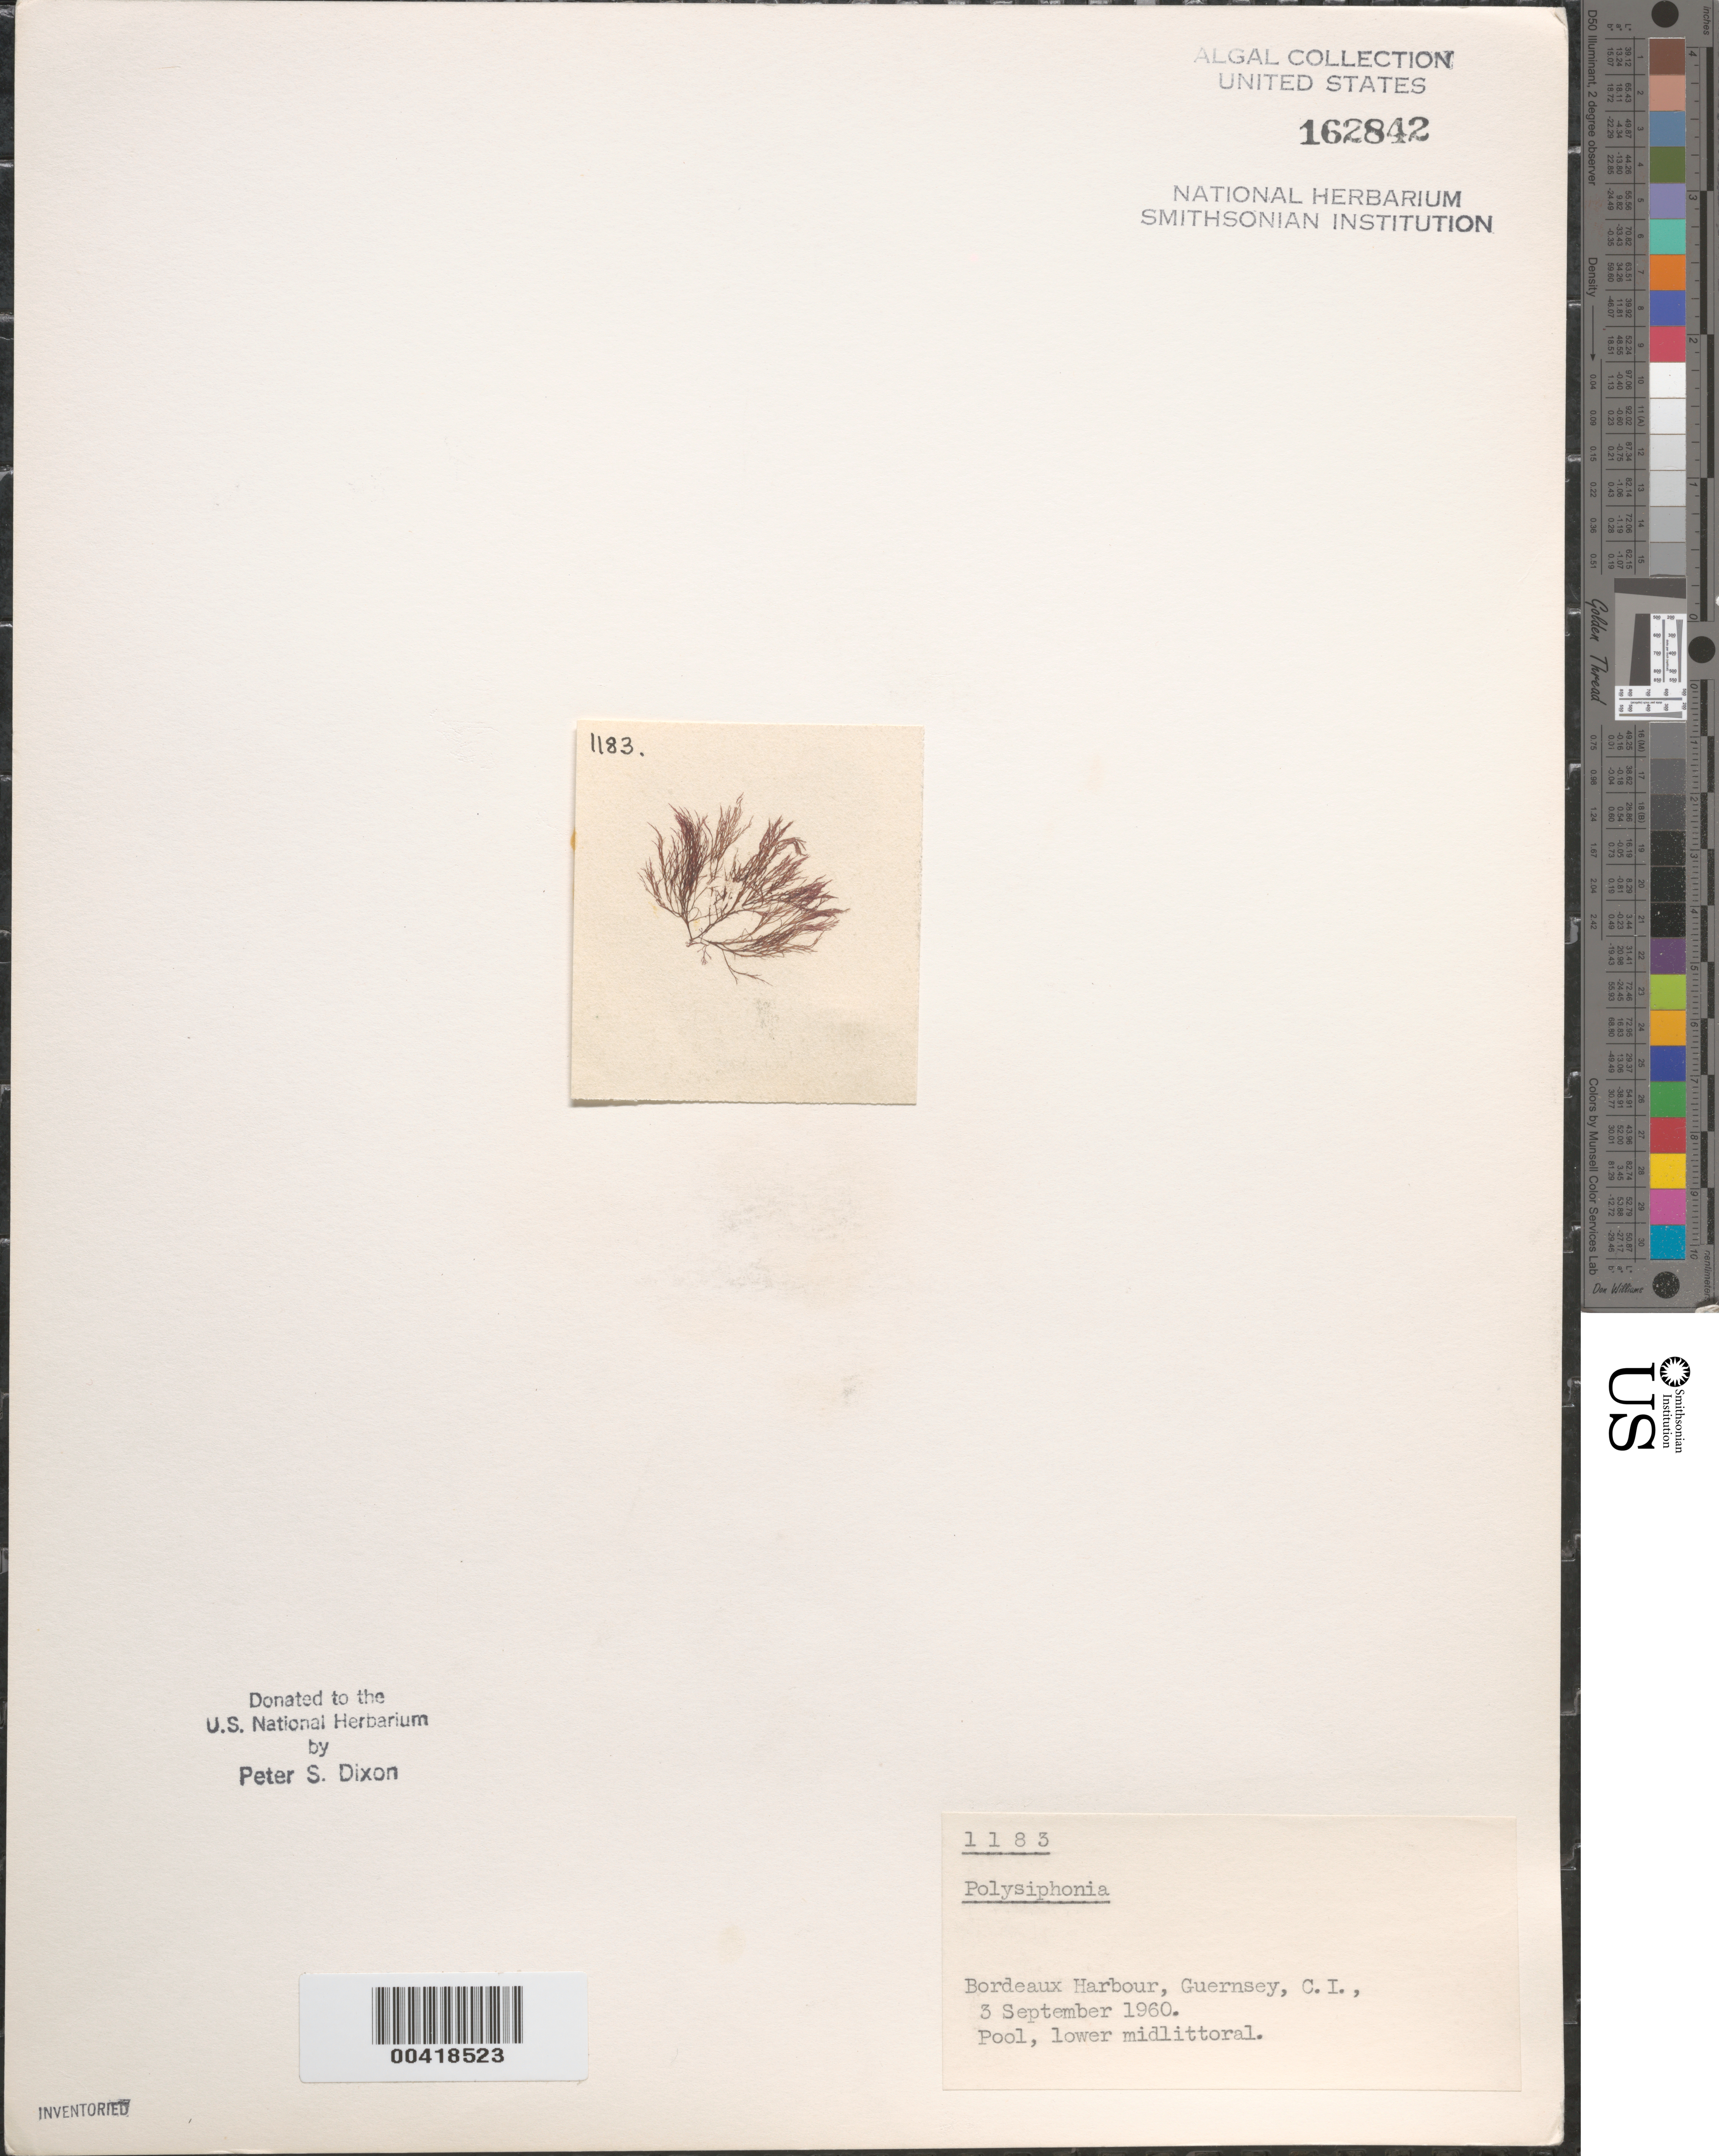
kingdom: Plantae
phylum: Rhodophyta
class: Florideophyceae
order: Ceramiales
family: Rhodomelaceae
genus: Polysiphonia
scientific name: Polysiphonia sp.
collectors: P. S. Dixon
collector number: PSD 1183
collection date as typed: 03 Sep 1960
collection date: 1960-09-03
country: United Kingdom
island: Guernsey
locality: Bordeaux Harbor. Bailiwick of Guernsey.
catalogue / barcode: US 162842